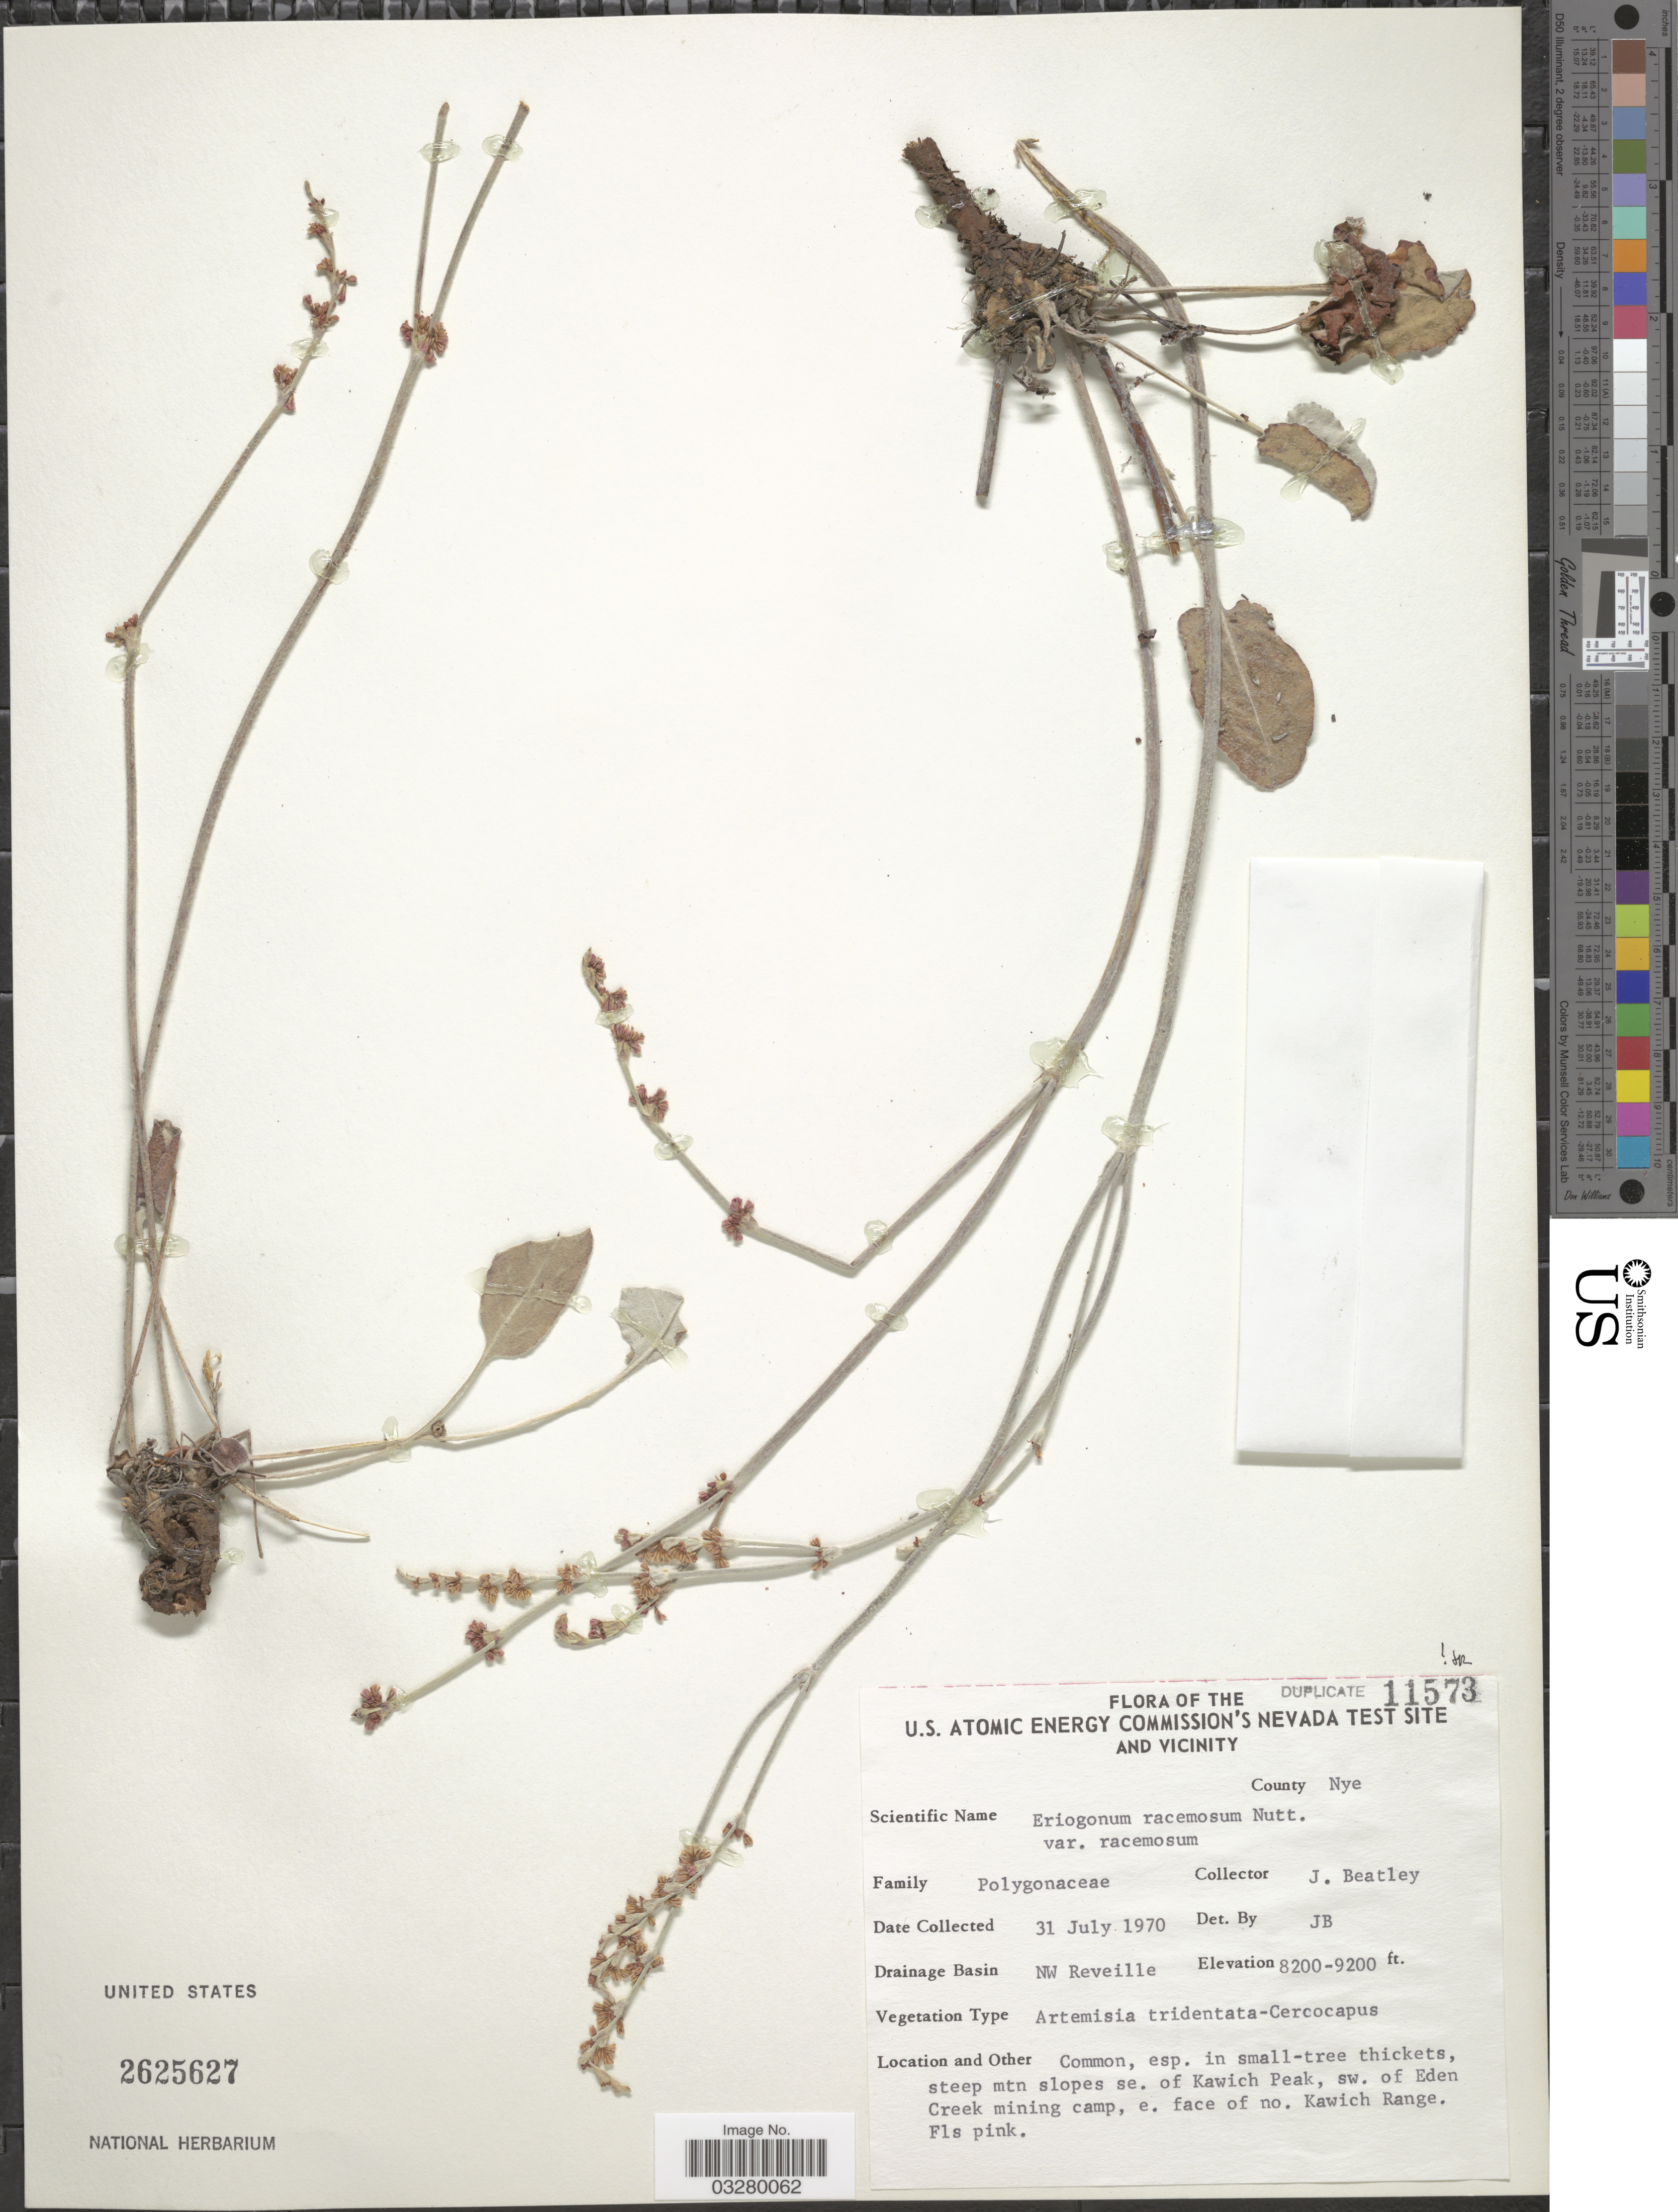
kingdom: Plantae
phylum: Tracheophyta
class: Magnoliopsida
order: Caryophyllales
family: Polygonaceae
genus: Eriogonum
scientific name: Eriogonum racemosum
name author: Nutt.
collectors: J. C. Beatley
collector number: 11573?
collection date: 1970-07-31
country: United States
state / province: Nevada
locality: U.S. Atomic Energy Commission's Nevada Test Site and Vicinity, County Nye, Drainage Basin NW Reveille, steep mtn slopes se. of Kawich Peak, sw. of Eden Creek mining camp, e. face of no. Kawich Range.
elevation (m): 2499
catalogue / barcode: US 2625627